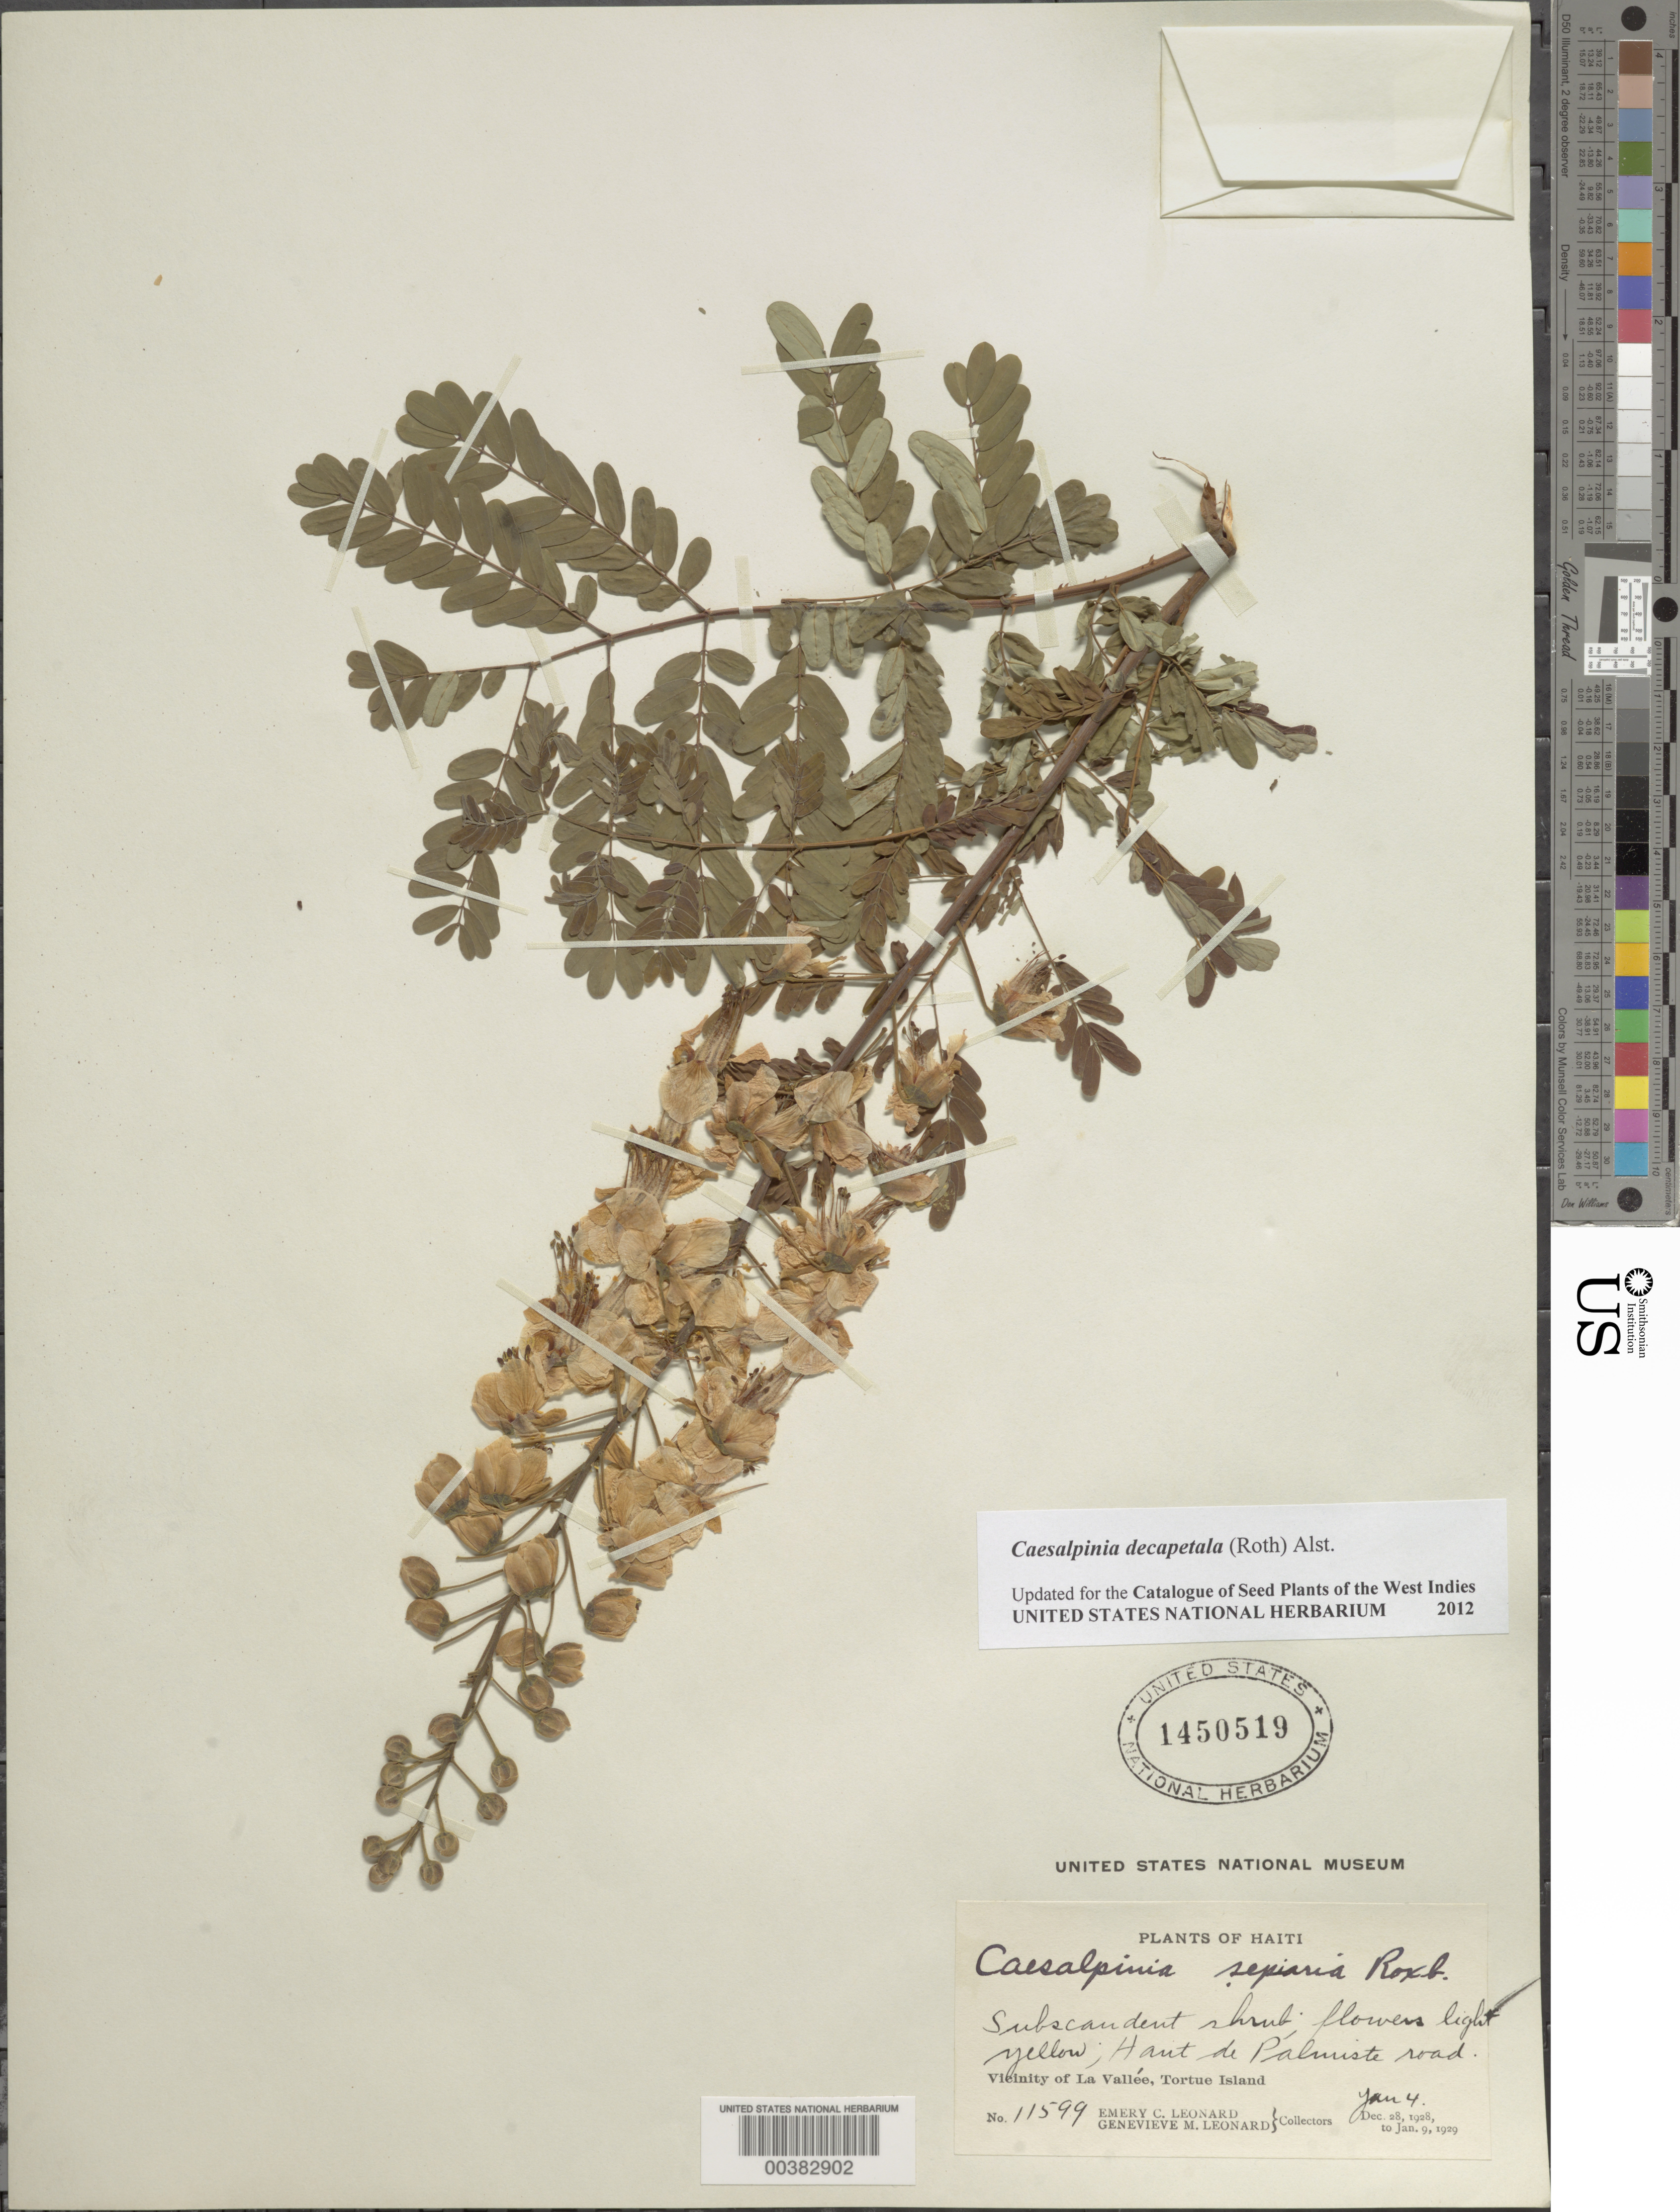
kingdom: Plantae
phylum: Tracheophyta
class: Magnoliopsida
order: Fabales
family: Fabaceae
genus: Biancaea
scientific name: Biancaea decapetala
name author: (Roth) O. Deg.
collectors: E. C. Leonard & G. M. Leonard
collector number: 11599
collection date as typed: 04 Jan 1929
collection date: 1929-01-04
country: Haiti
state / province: Nord-Ouest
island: Tortuga Island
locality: Haut de palmiste road; vicinity of la vallee, tortue i.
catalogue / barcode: US 1450519